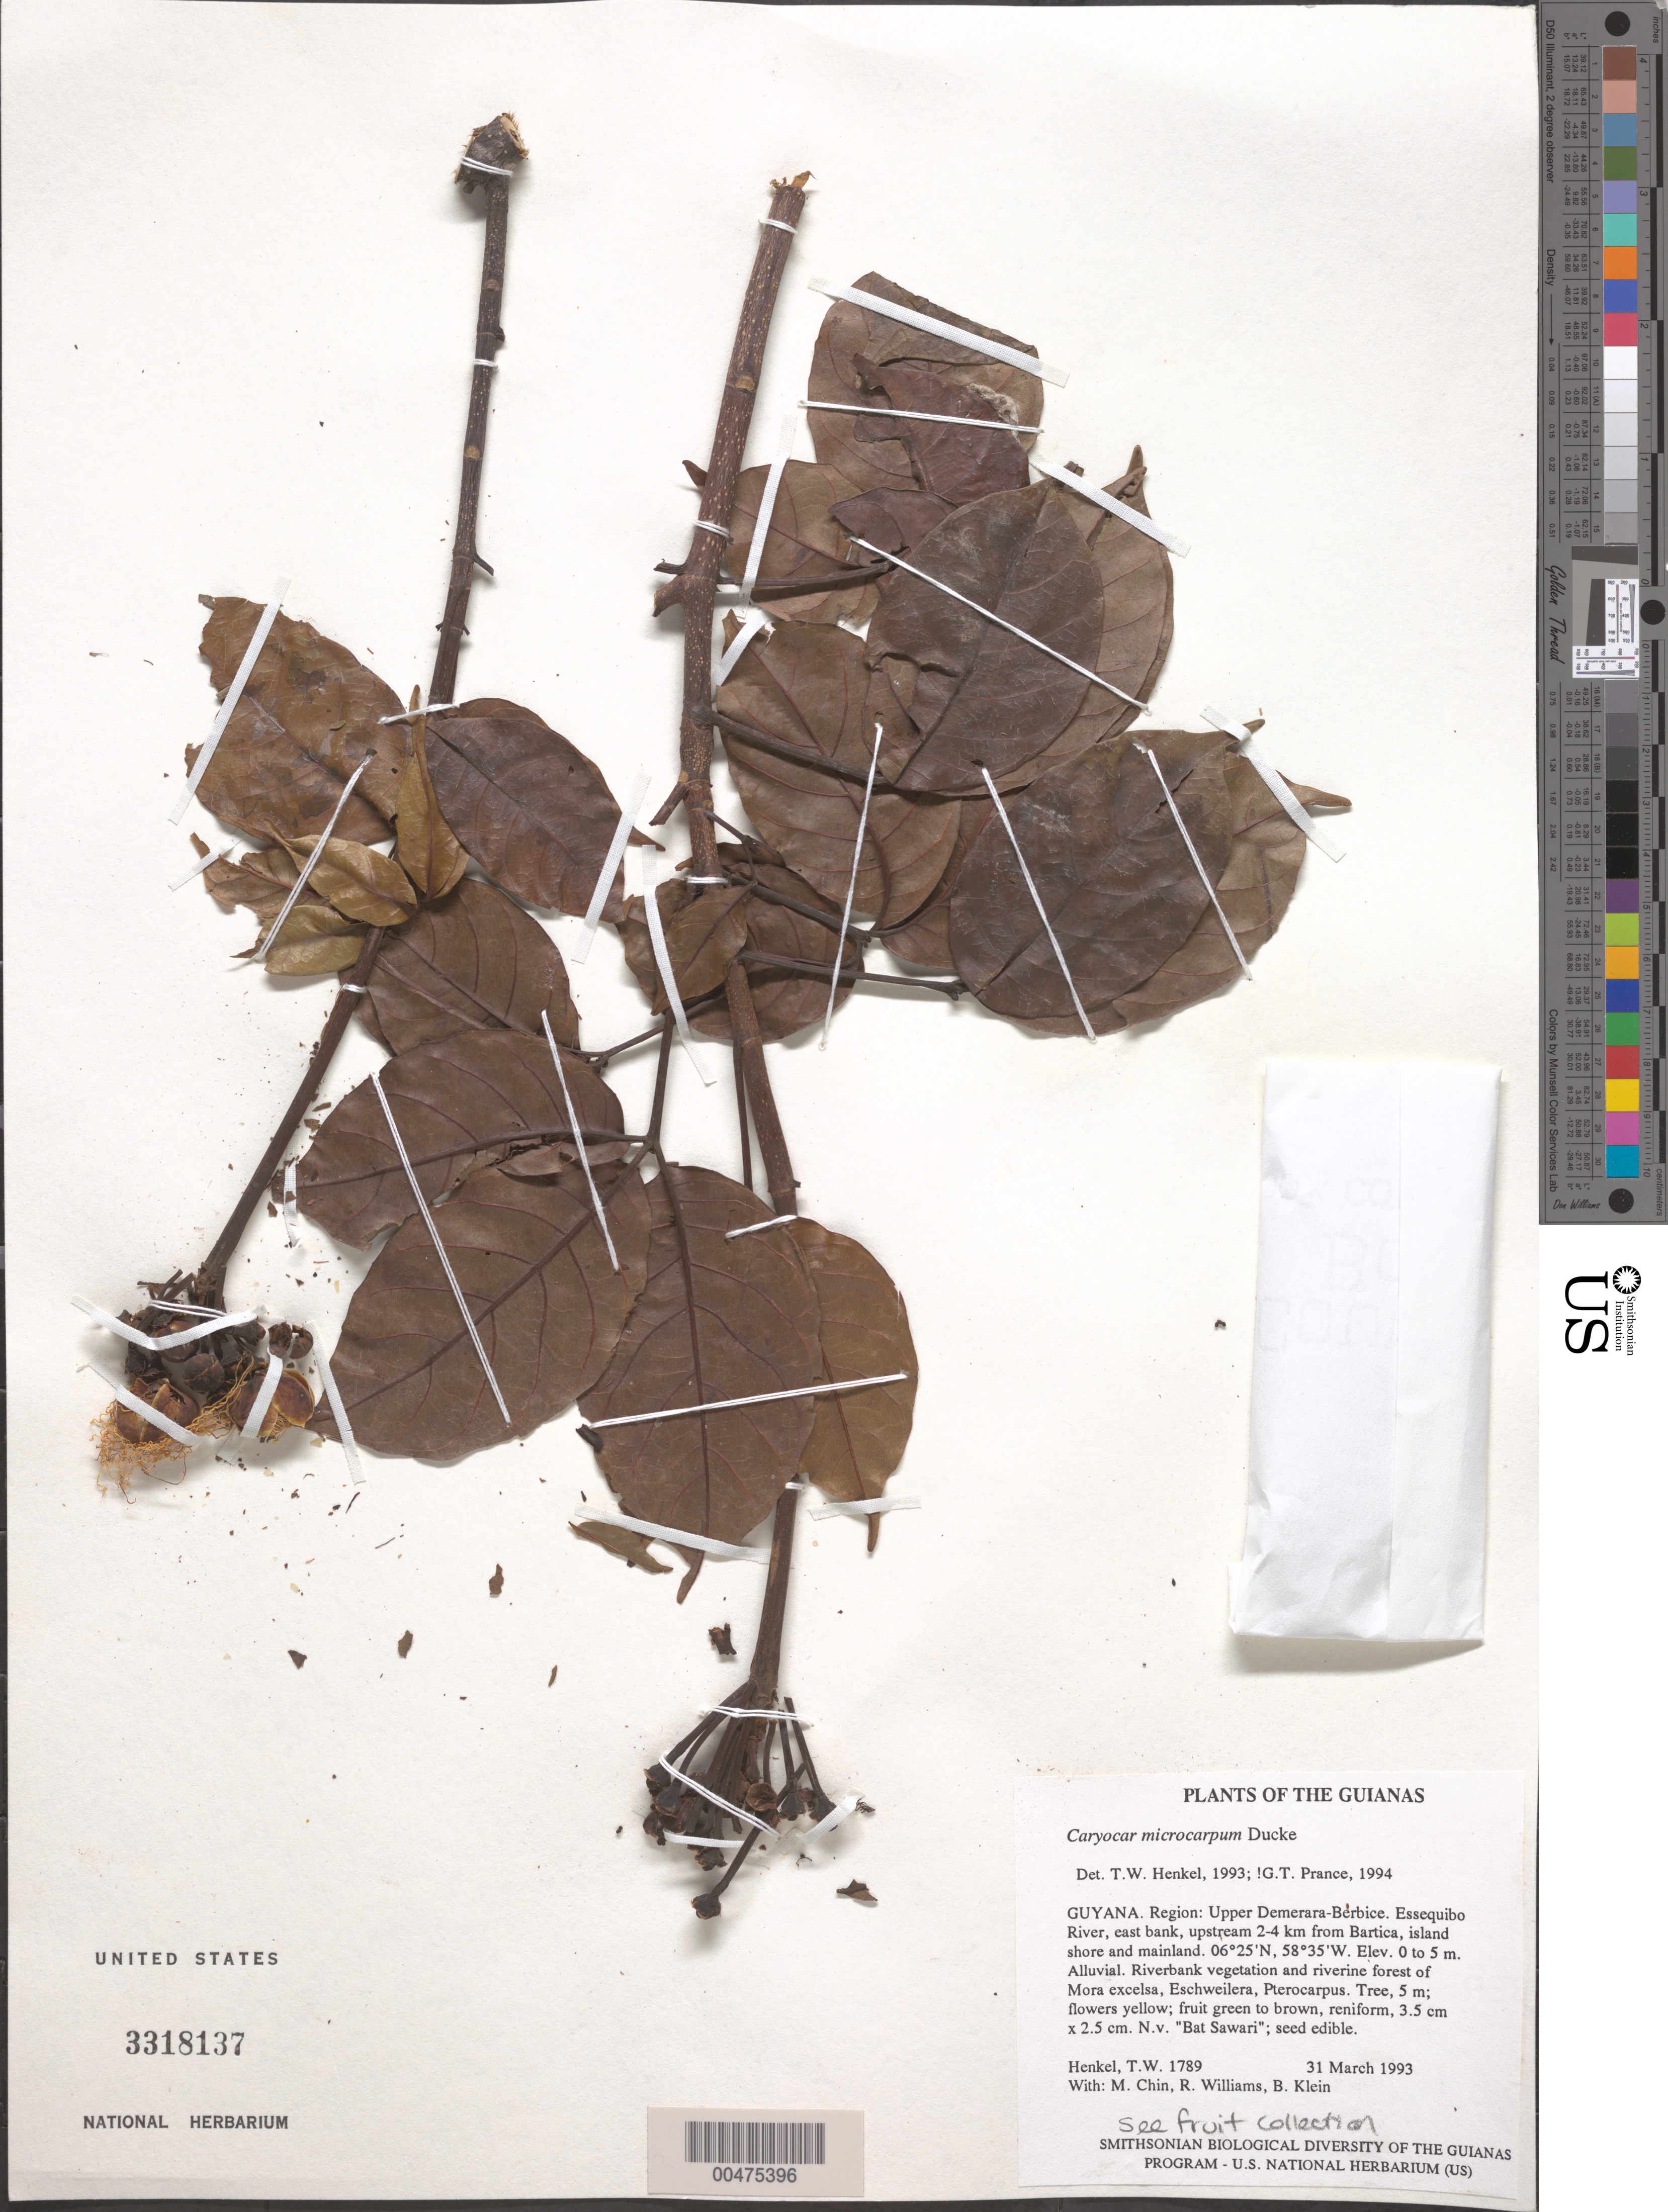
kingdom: Plantae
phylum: Tracheophyta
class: Magnoliopsida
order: Malpighiales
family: Caryocaraceae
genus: Caryocar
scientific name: Caryocar microcarpum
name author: Ducke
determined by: Prance, G. T.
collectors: T. Henkel, M. Chin, R. Williams & B. Klein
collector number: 1789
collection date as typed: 31 March 1993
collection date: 1993-03-31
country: Guyana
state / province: U. Demerara-Berbice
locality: Essequibo River, E bank, upstream 2-4 km from Bartica, island shore and mainland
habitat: Alluvial. Riverbank vegetation and riverine forest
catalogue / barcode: US 3318137